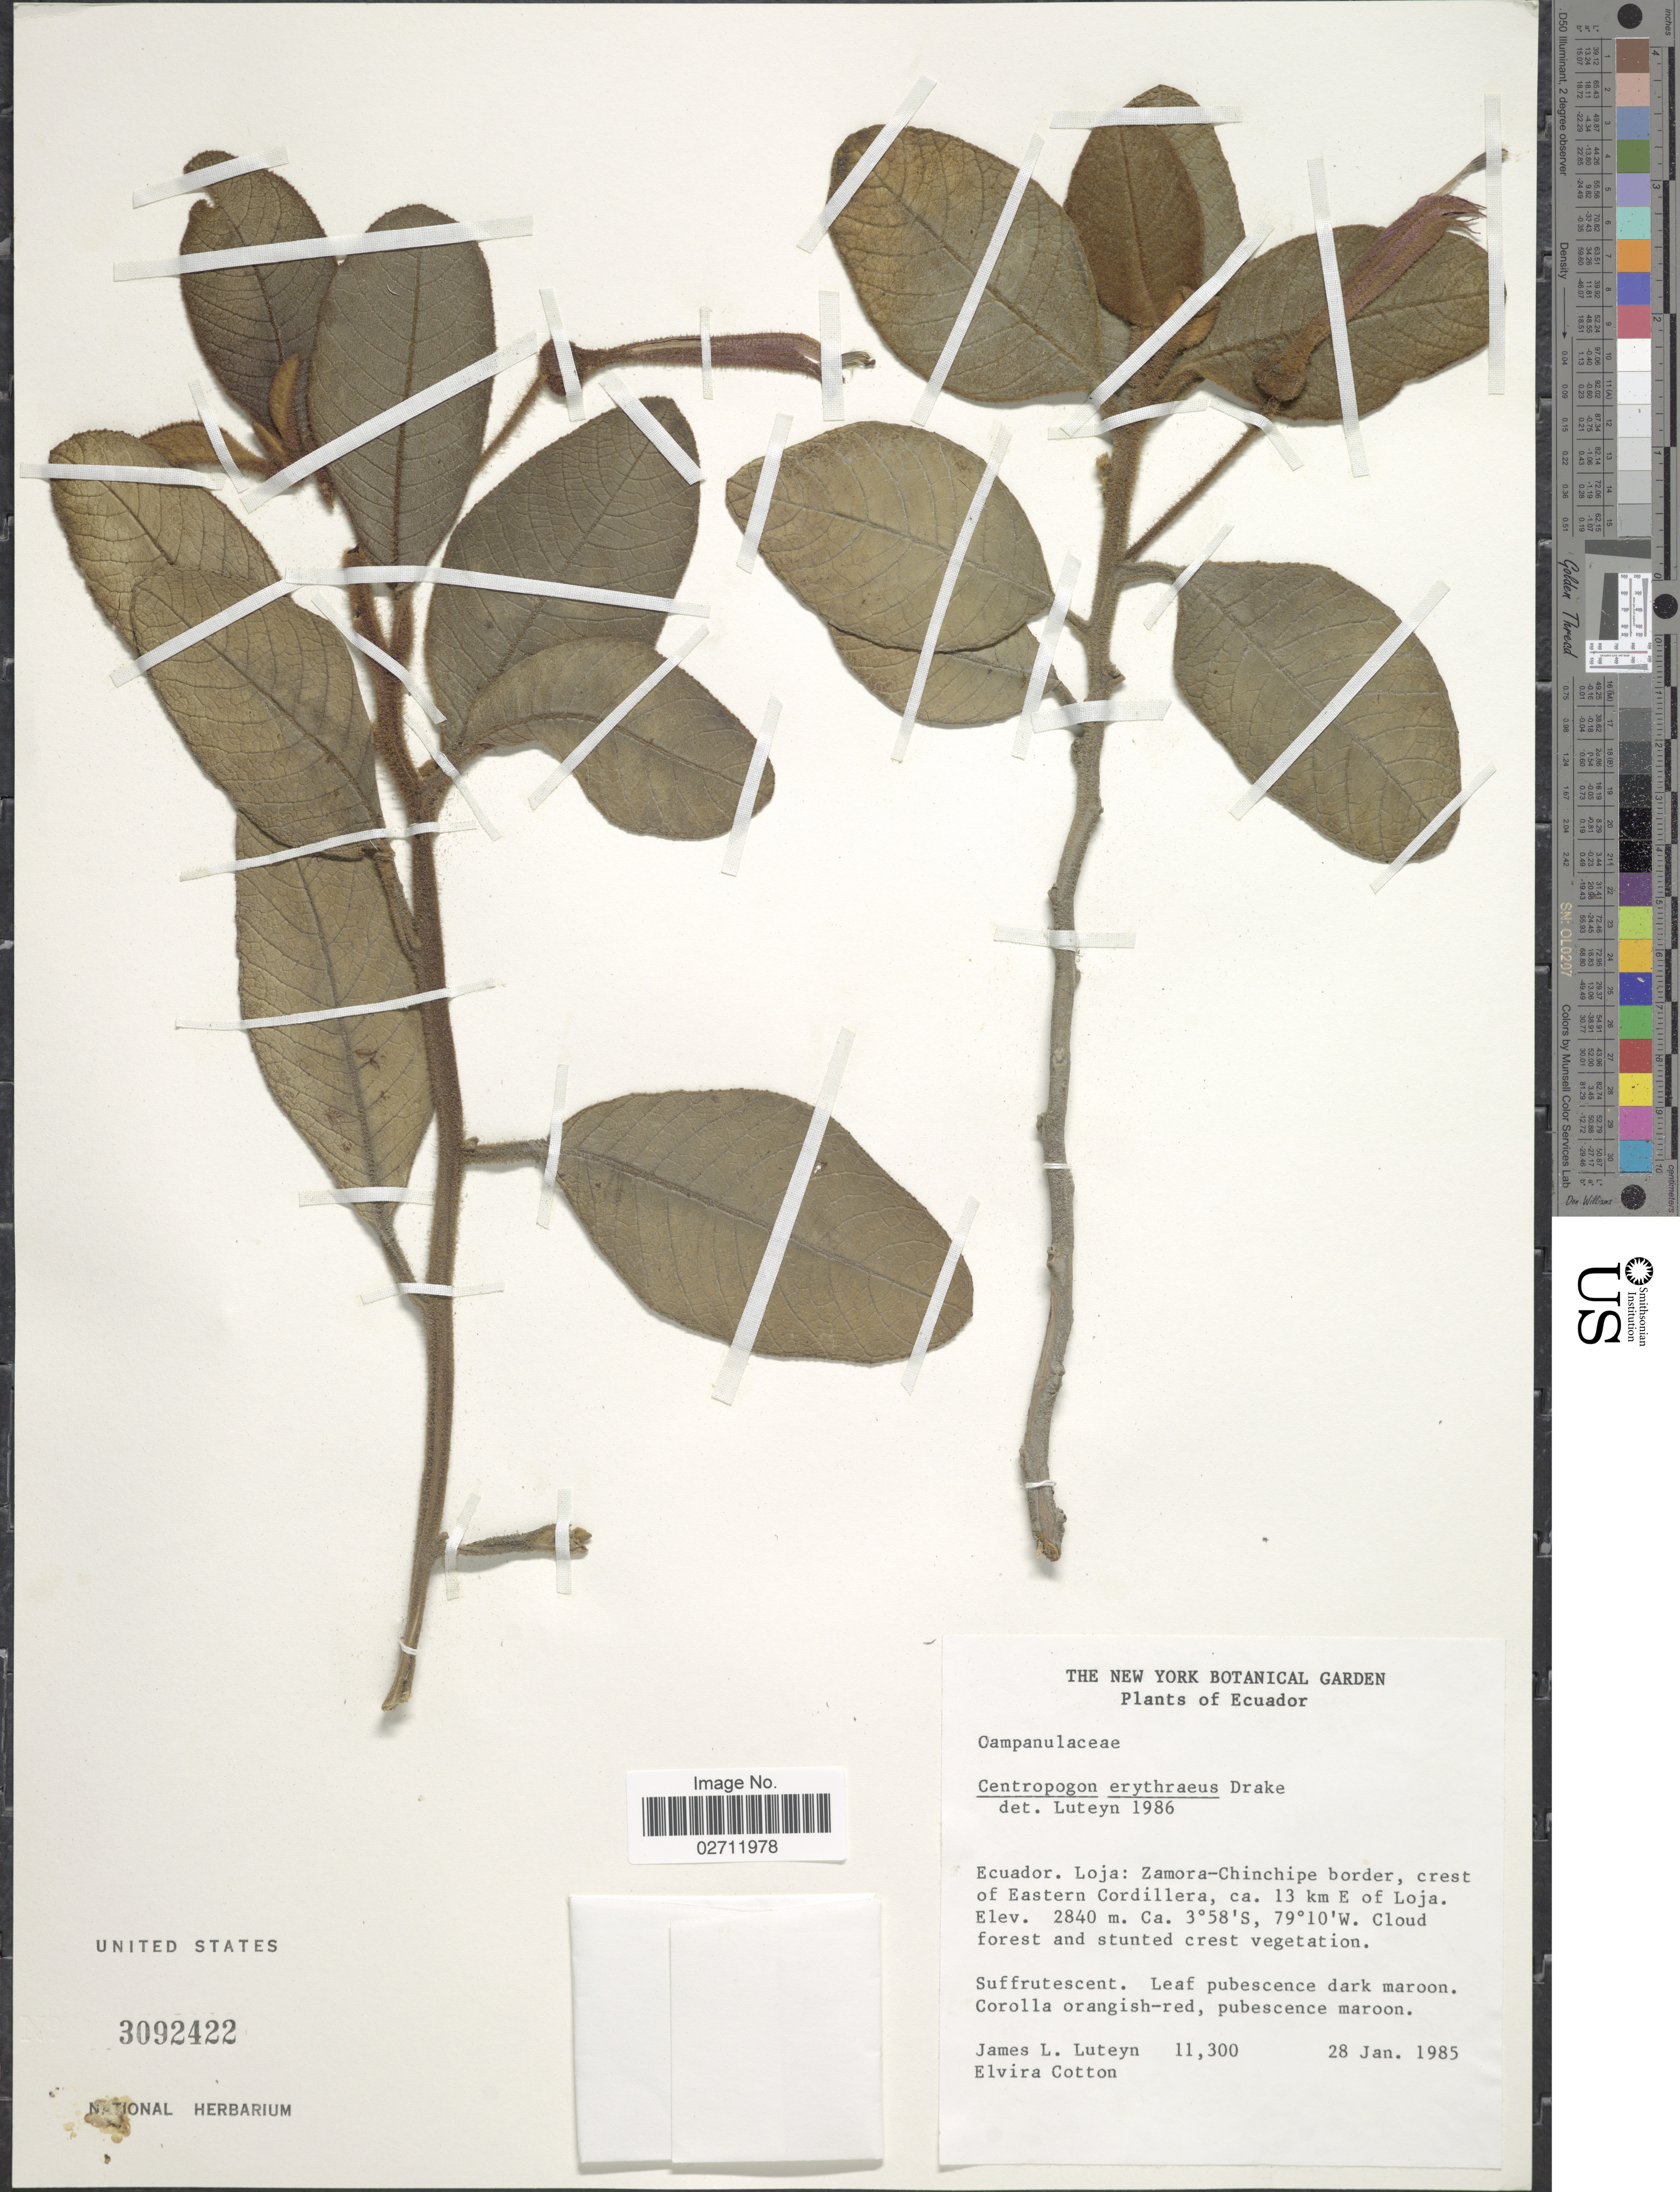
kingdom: Plantae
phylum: Tracheophyta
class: Magnoliopsida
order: Asterales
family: Campanulaceae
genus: Centropogon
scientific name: Centropogon erythraeus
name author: Drake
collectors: J. L. Luteyn & E. Cotton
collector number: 11300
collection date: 1985-01-28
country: Ecuador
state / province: Loja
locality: Zamora-Chincipe border, crest of Eastern Cordillera, ca. 13 km E of Loja.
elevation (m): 2840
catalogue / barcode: US 3092422